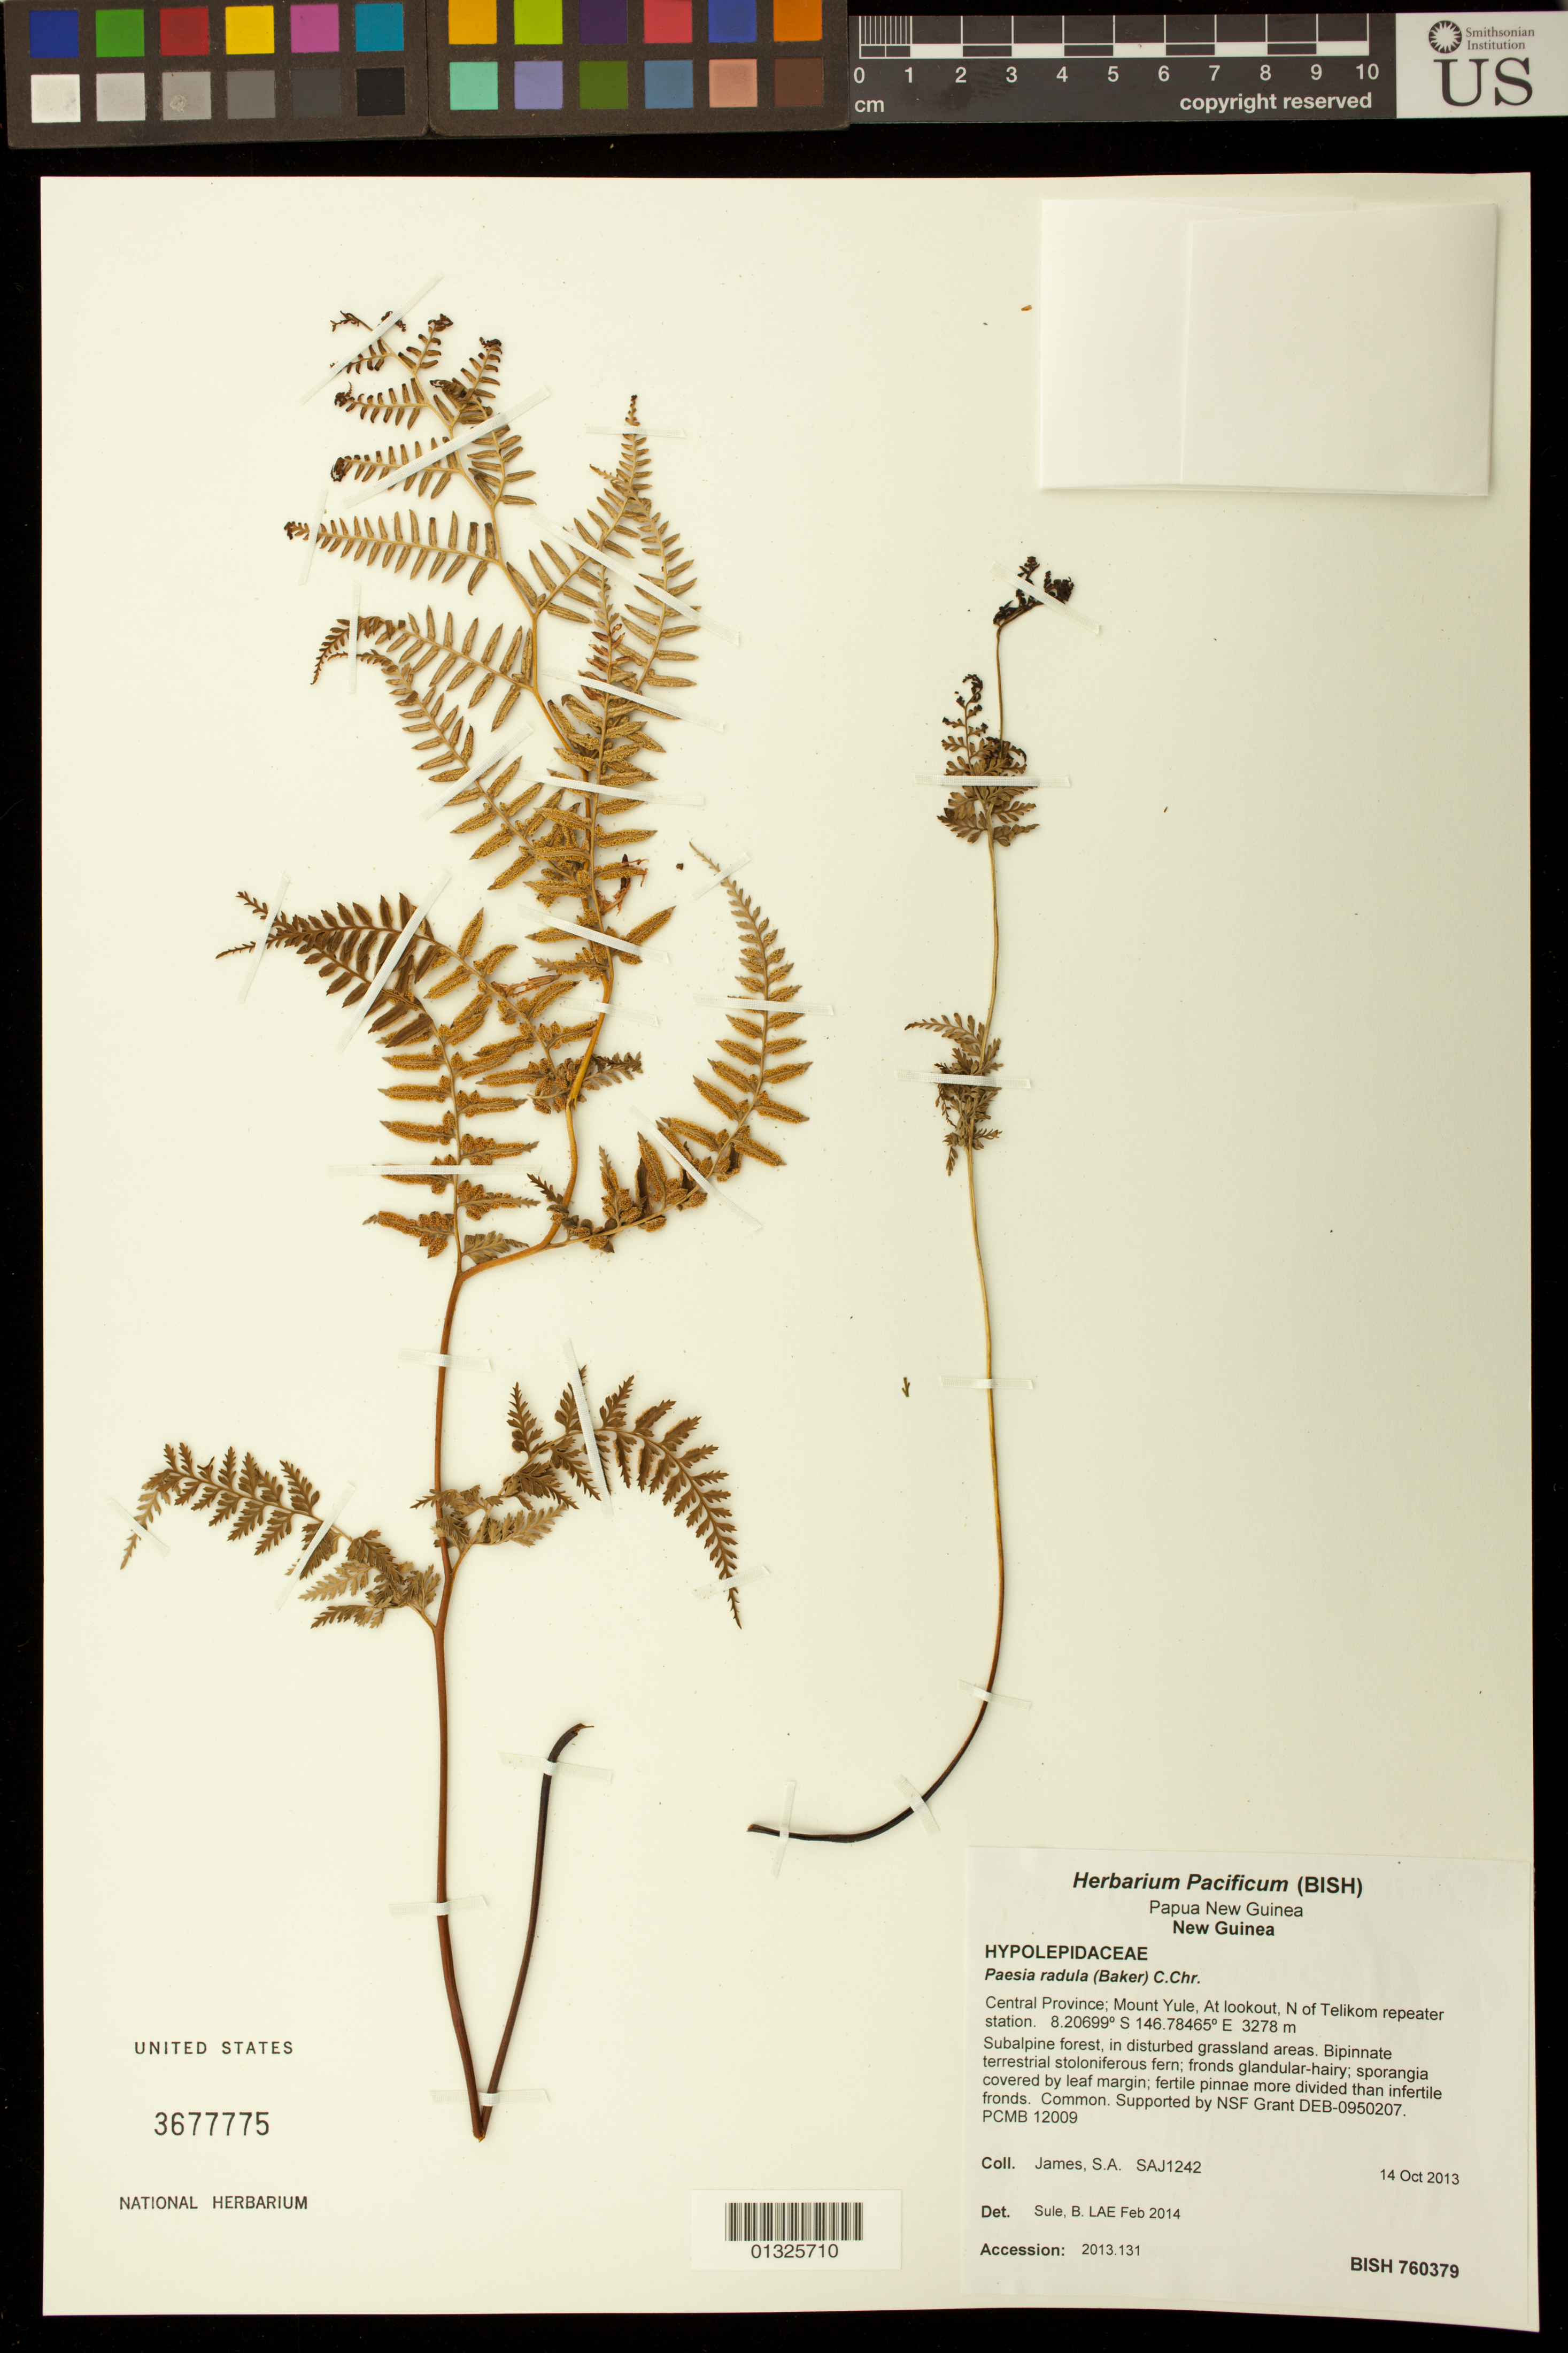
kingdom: Plantae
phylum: Tracheophyta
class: Polypodiopsida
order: Polypodiales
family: Dennstaedtiaceae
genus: Paesia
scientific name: Paesia radula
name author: (Baker) C. Chr.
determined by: Sule, B.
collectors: S. James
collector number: SAJ1242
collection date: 2013-10-14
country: Papua New Guinea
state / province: New Guinea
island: New Guinea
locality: Central Province, Mount Yule, At lookout, N of Telikom repeater station.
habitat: Subalpine forest, in disturbed grassland areas.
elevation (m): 3278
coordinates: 8.20699 S, 146.78465 E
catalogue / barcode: US 3677775